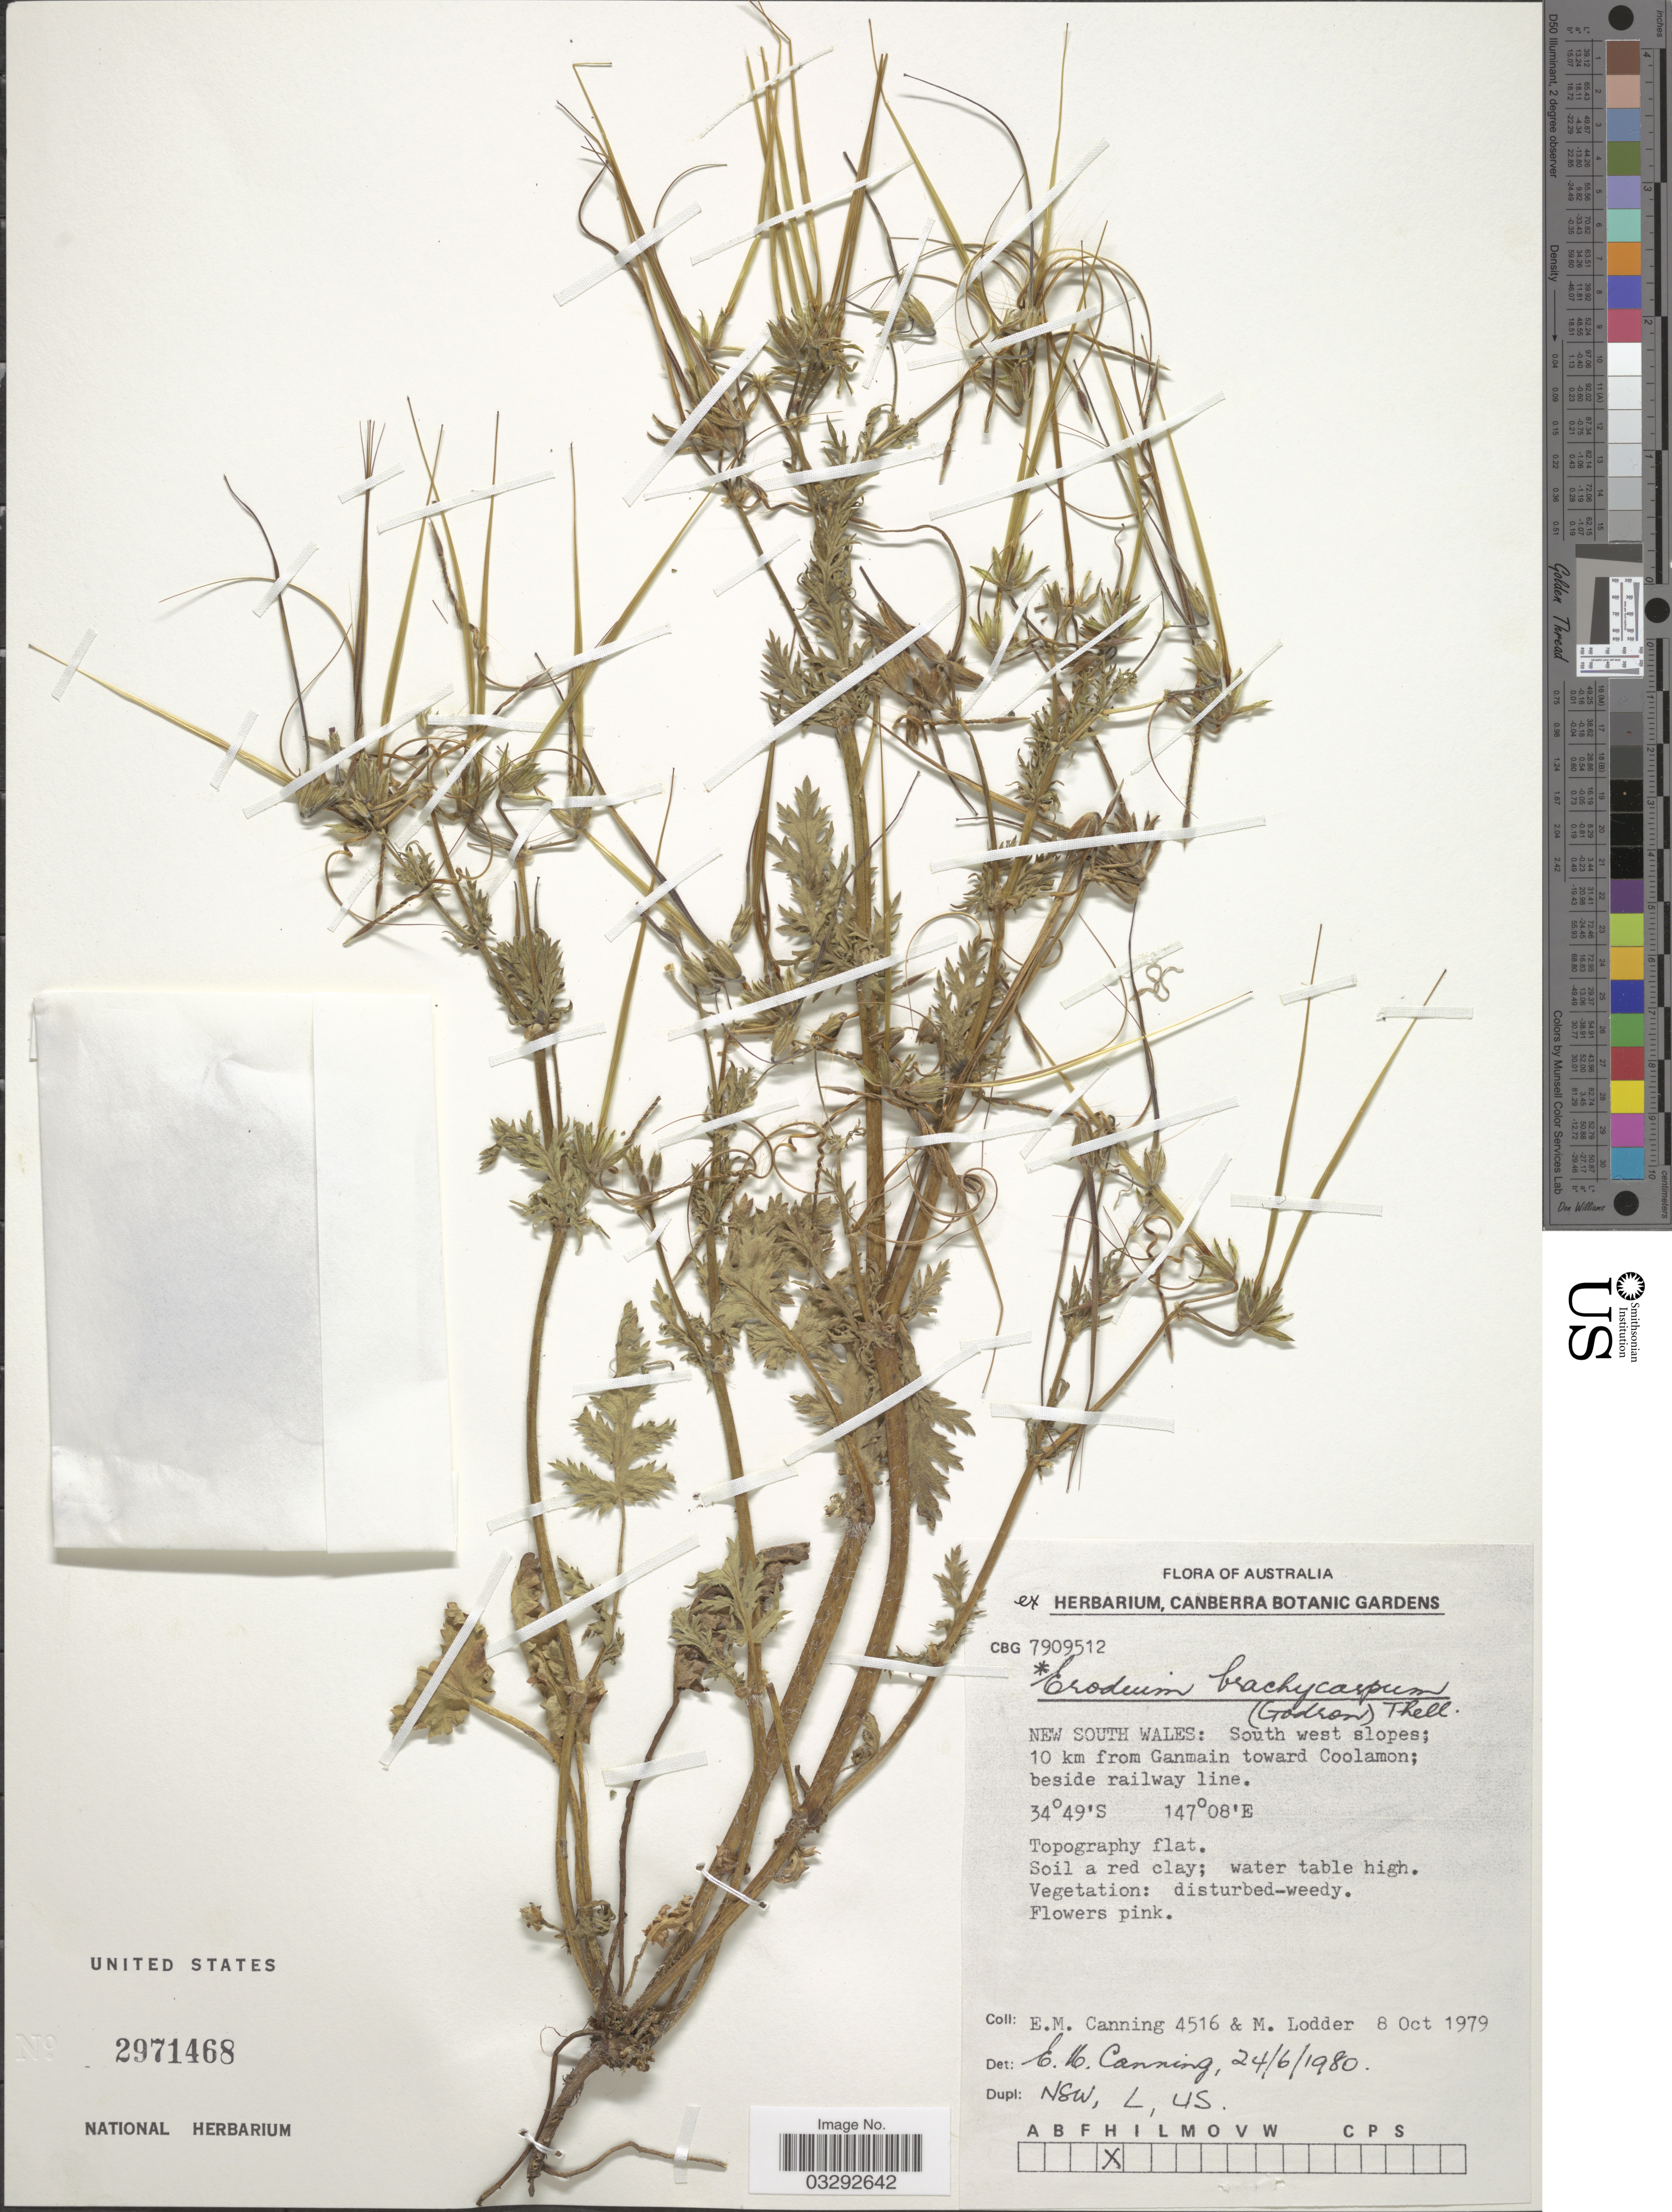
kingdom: Plantae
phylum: Tracheophyta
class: Magnoliopsida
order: Geraniales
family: Geraniaceae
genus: Erodium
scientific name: Erodium brachycarpum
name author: (Godr.) Thell.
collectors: E. Canning & M. Lodder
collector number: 4516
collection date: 1979-10-08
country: Australia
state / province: New South Wales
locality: South west slopes; 10 km from Ganmain toward Coolamon.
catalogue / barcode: US 2971468